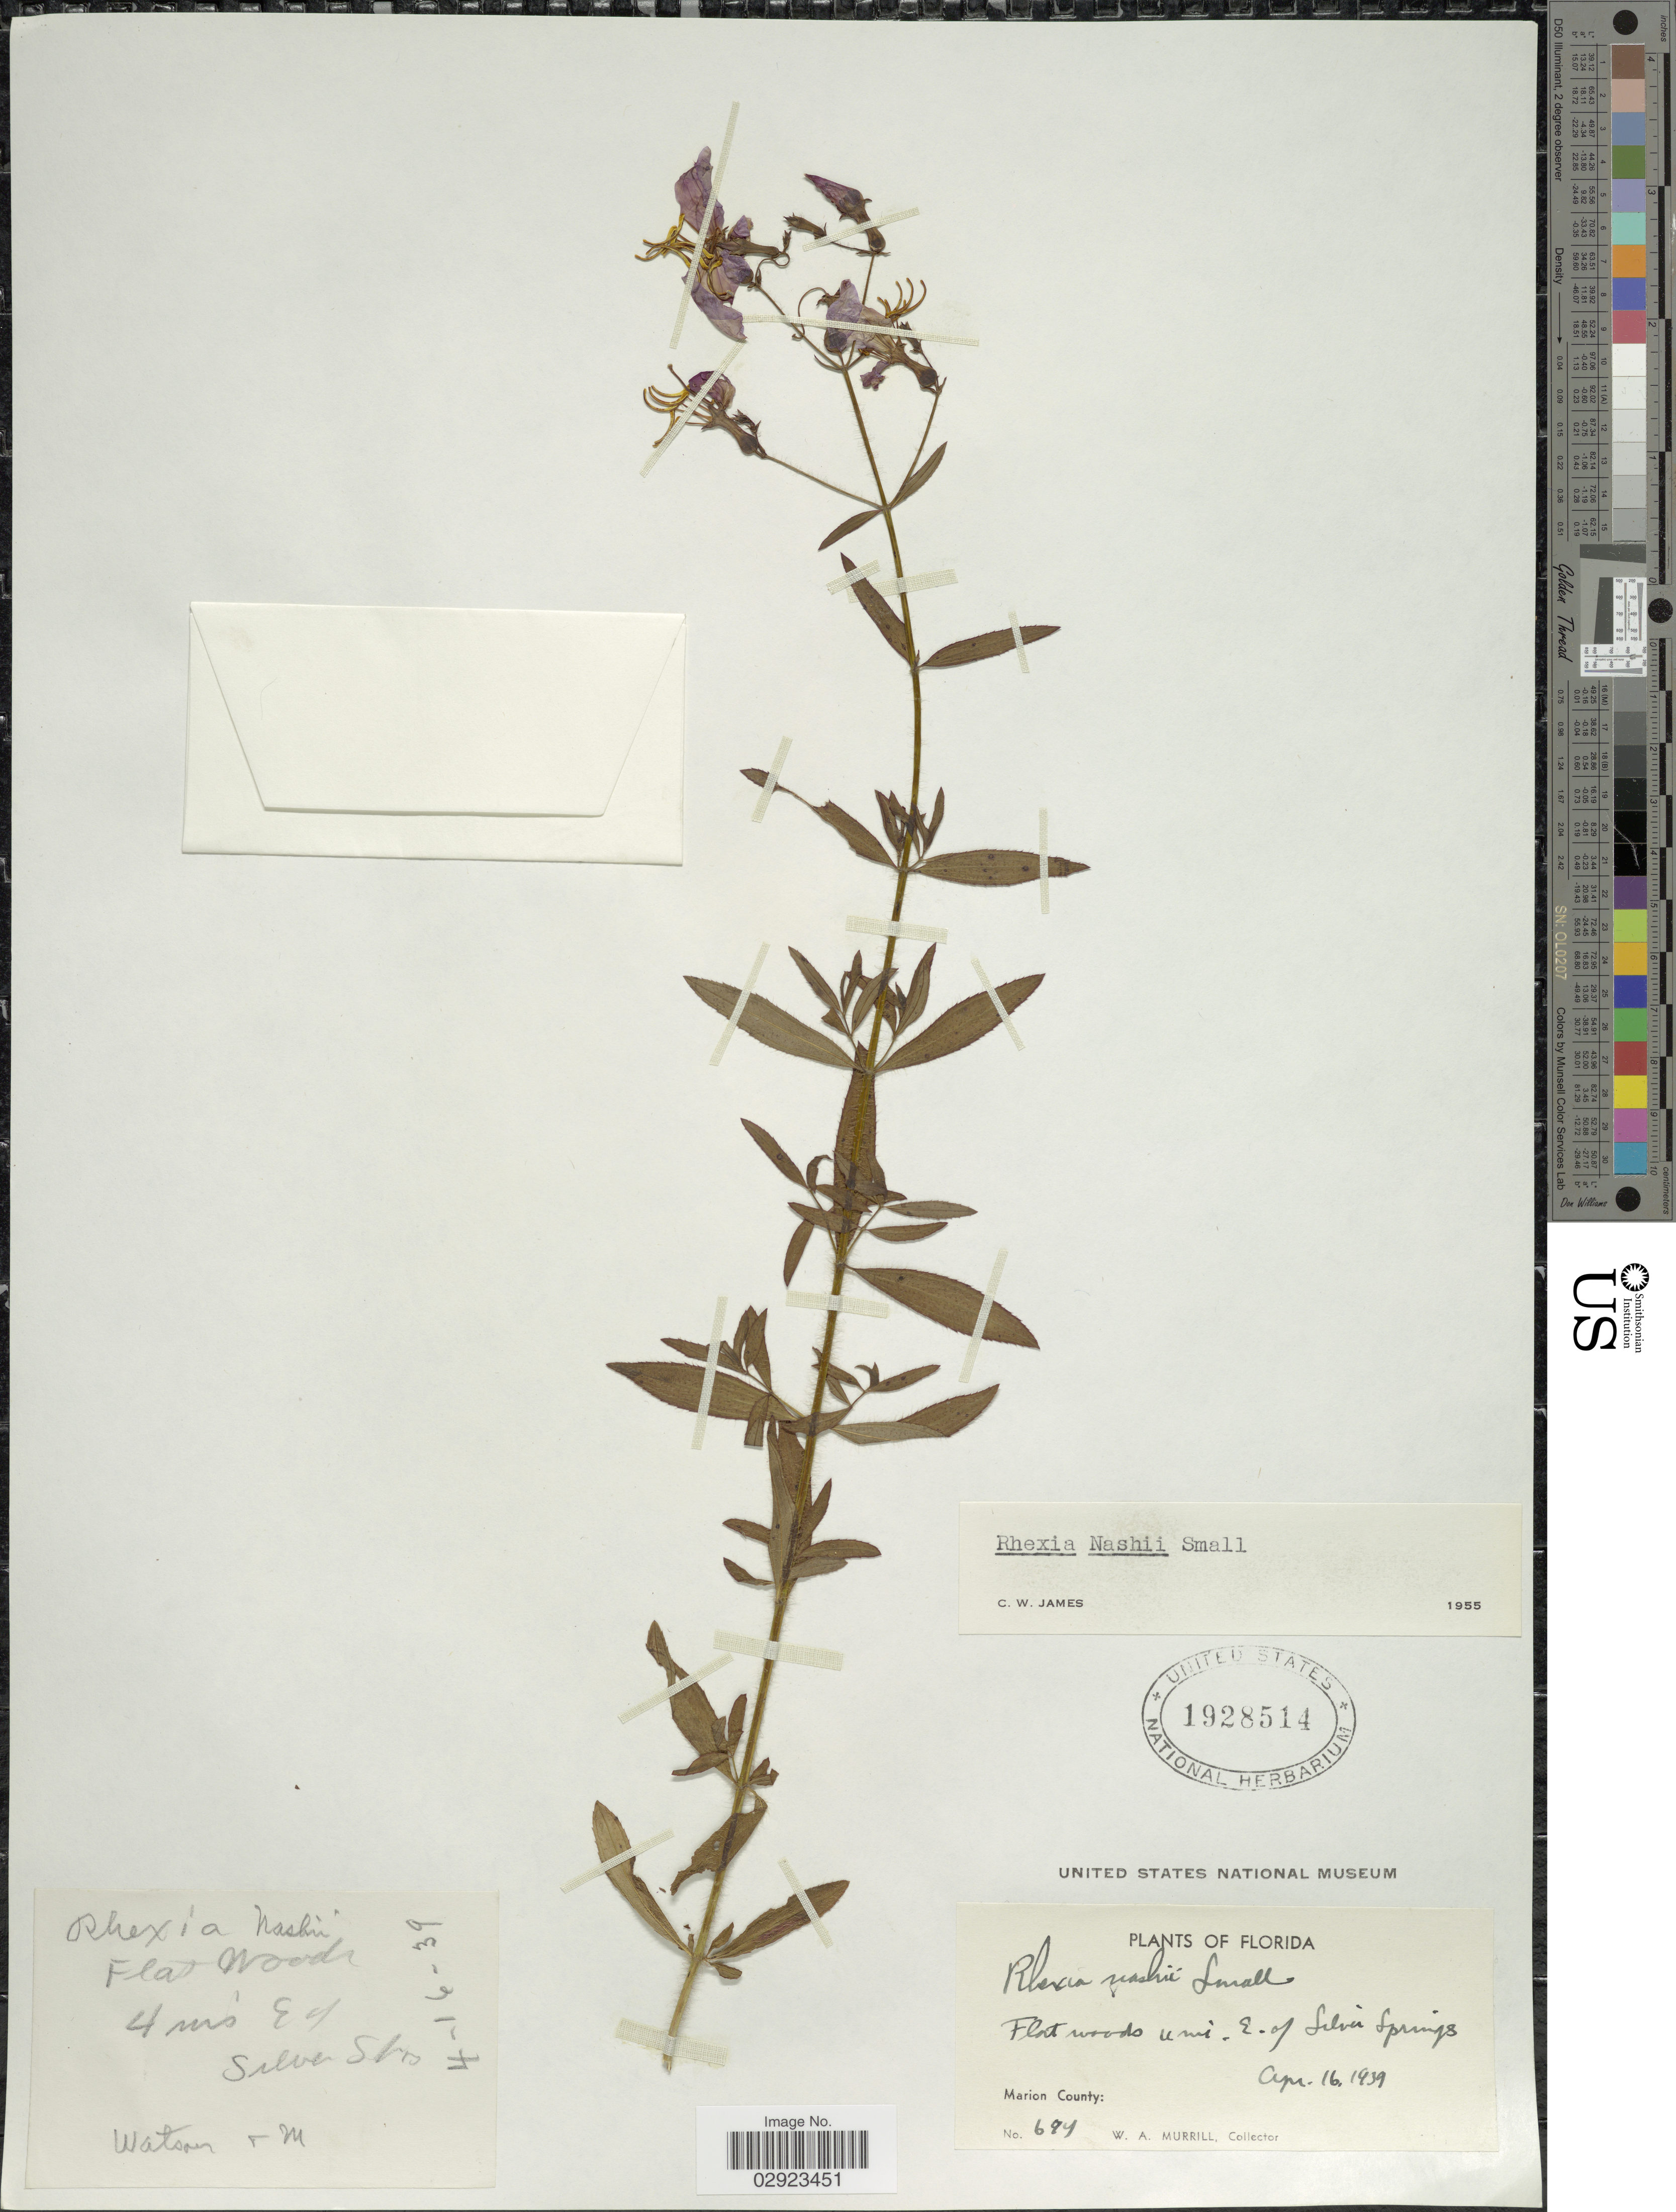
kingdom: Plantae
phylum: Tracheophyta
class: Magnoliopsida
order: Myrtales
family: Melastomataceae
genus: Rhexia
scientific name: Rhexia nashii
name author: Small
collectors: W. A. Murrill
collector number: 694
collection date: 1939-04-16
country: United States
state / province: Florida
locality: Flat woods 4 mi. E. of Silver Springs, Marion County.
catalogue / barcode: US 1928514